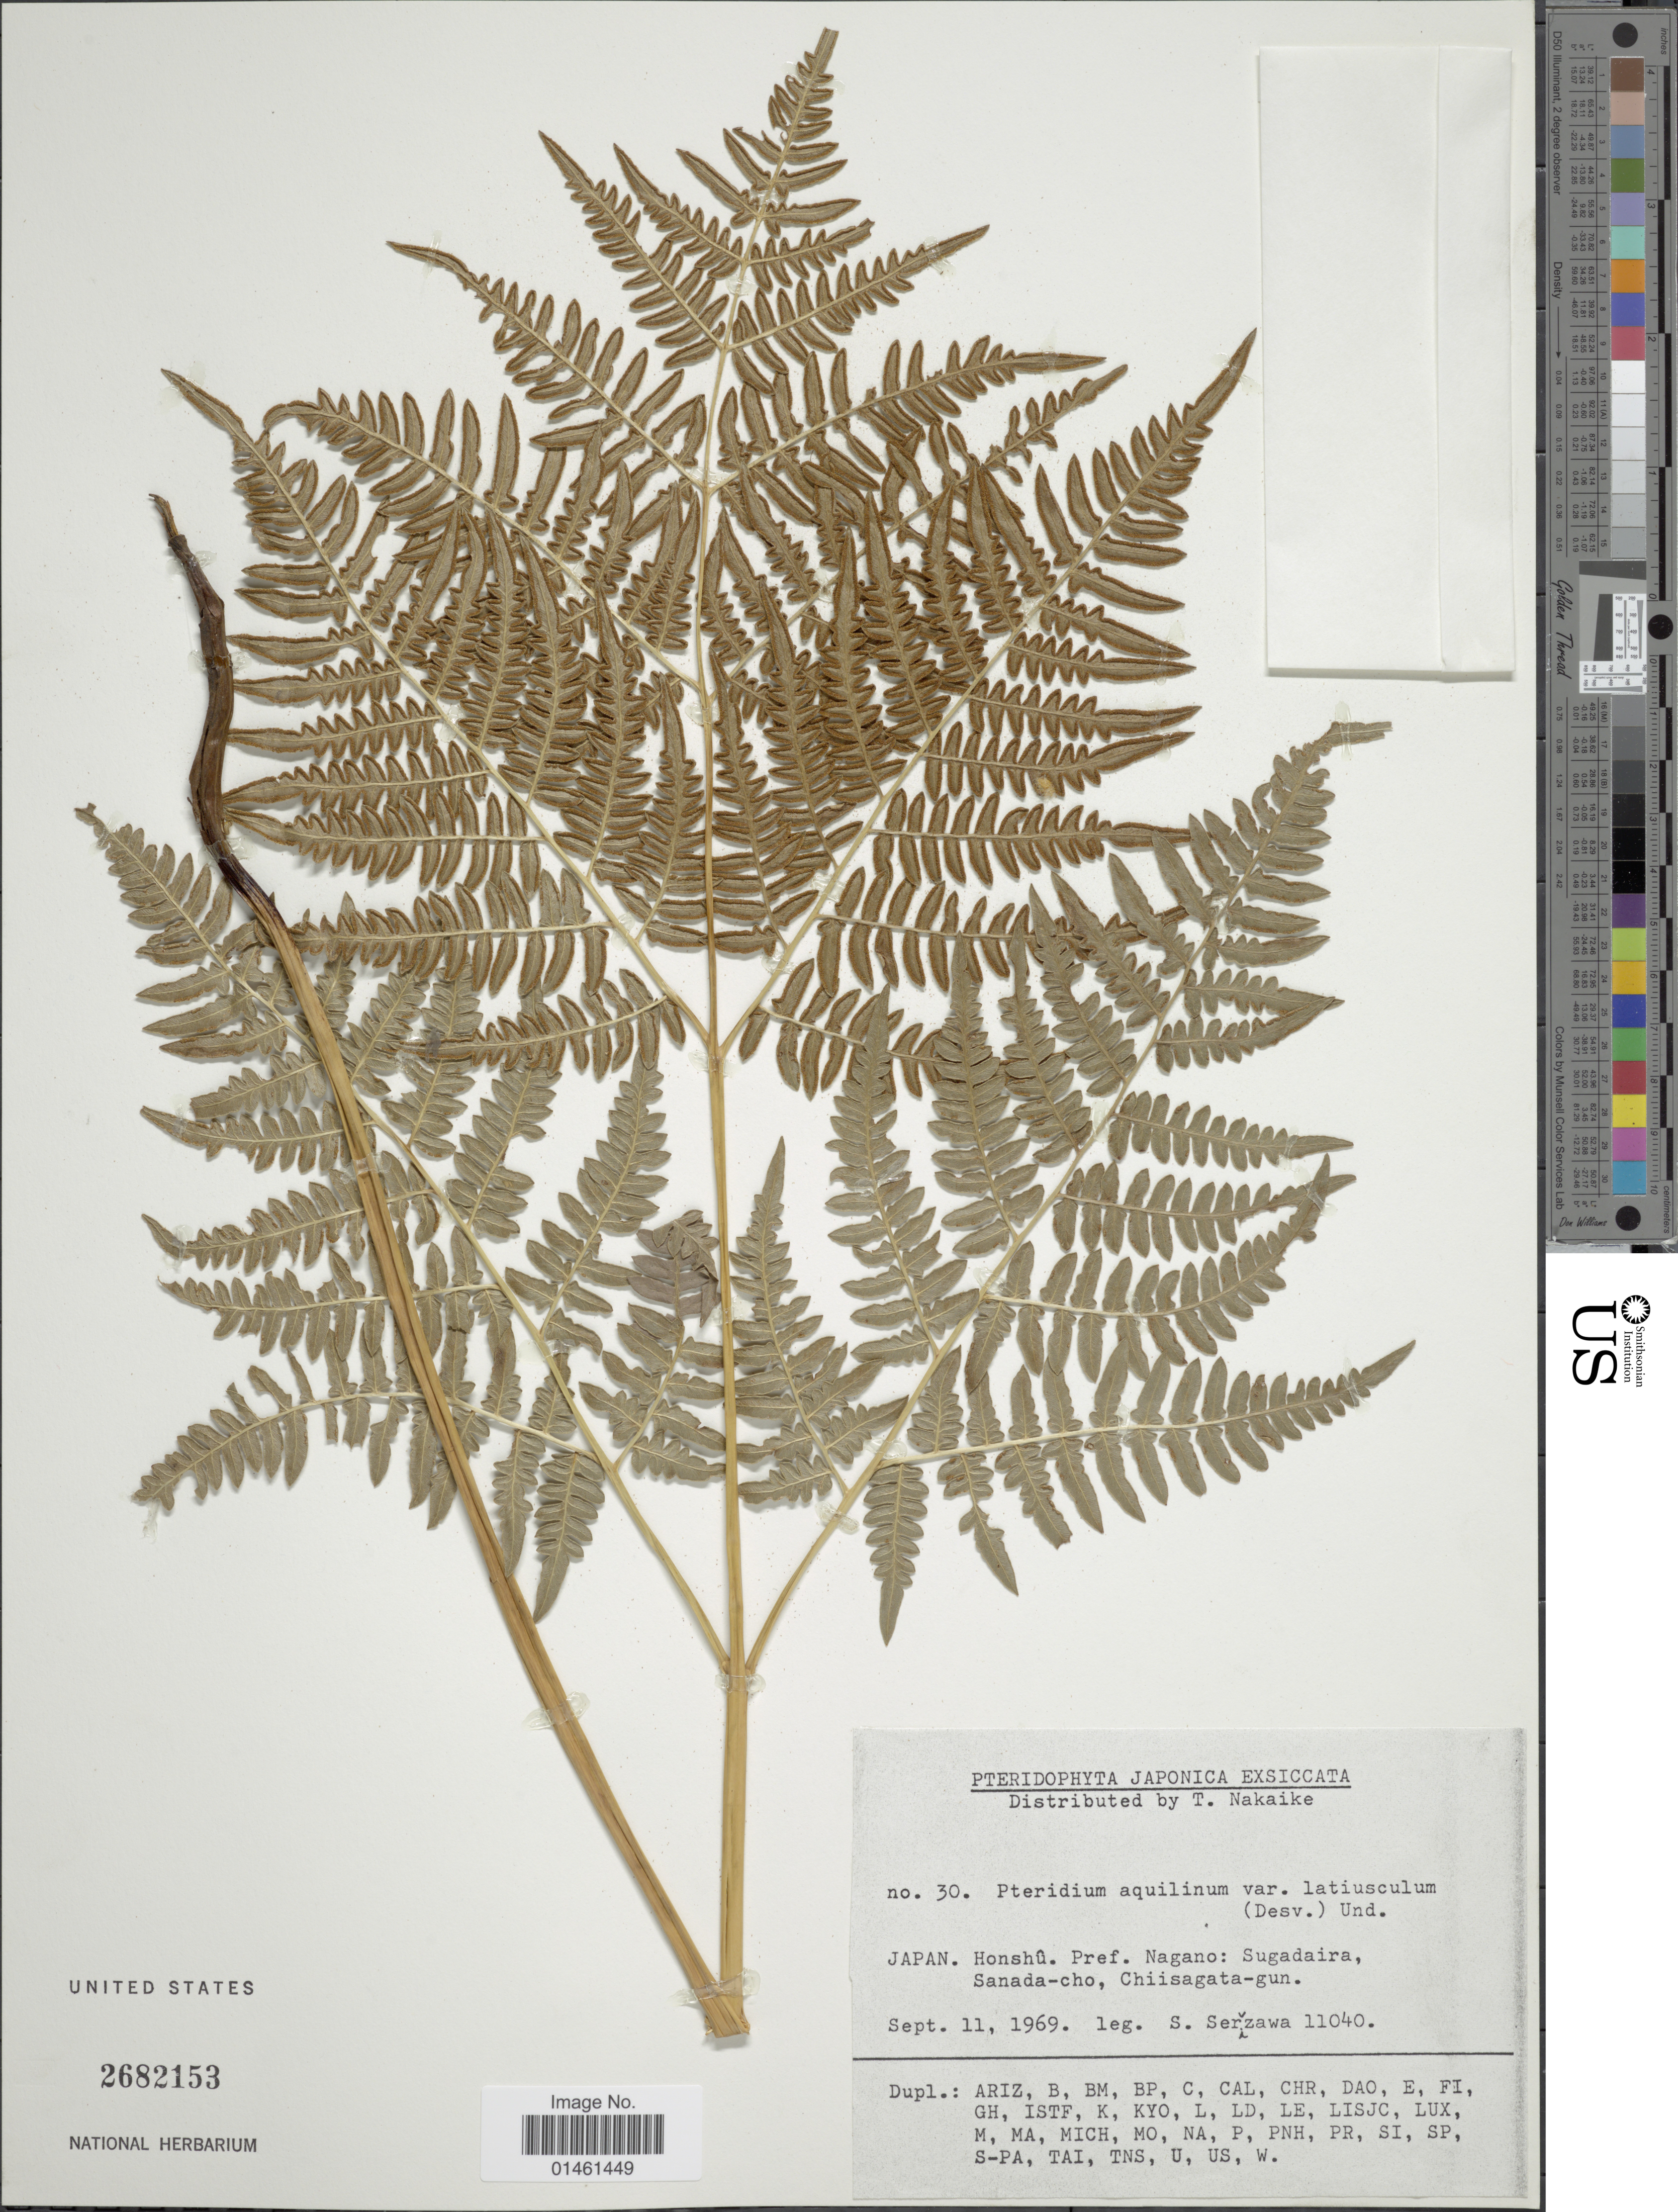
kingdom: Plantae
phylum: Tracheophyta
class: Polypodiopsida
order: Polypodiales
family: Dennstaedtiaceae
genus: Pteridium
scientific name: Pteridium aquilinum var. latiusculum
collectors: S. Serzawa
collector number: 11040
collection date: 1969-09-11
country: Japan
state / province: Nagano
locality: Japan, Honshu. pref. Nagano: Sugadaira, Sanada-cho, Chiisagata-gun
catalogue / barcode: US 2682153